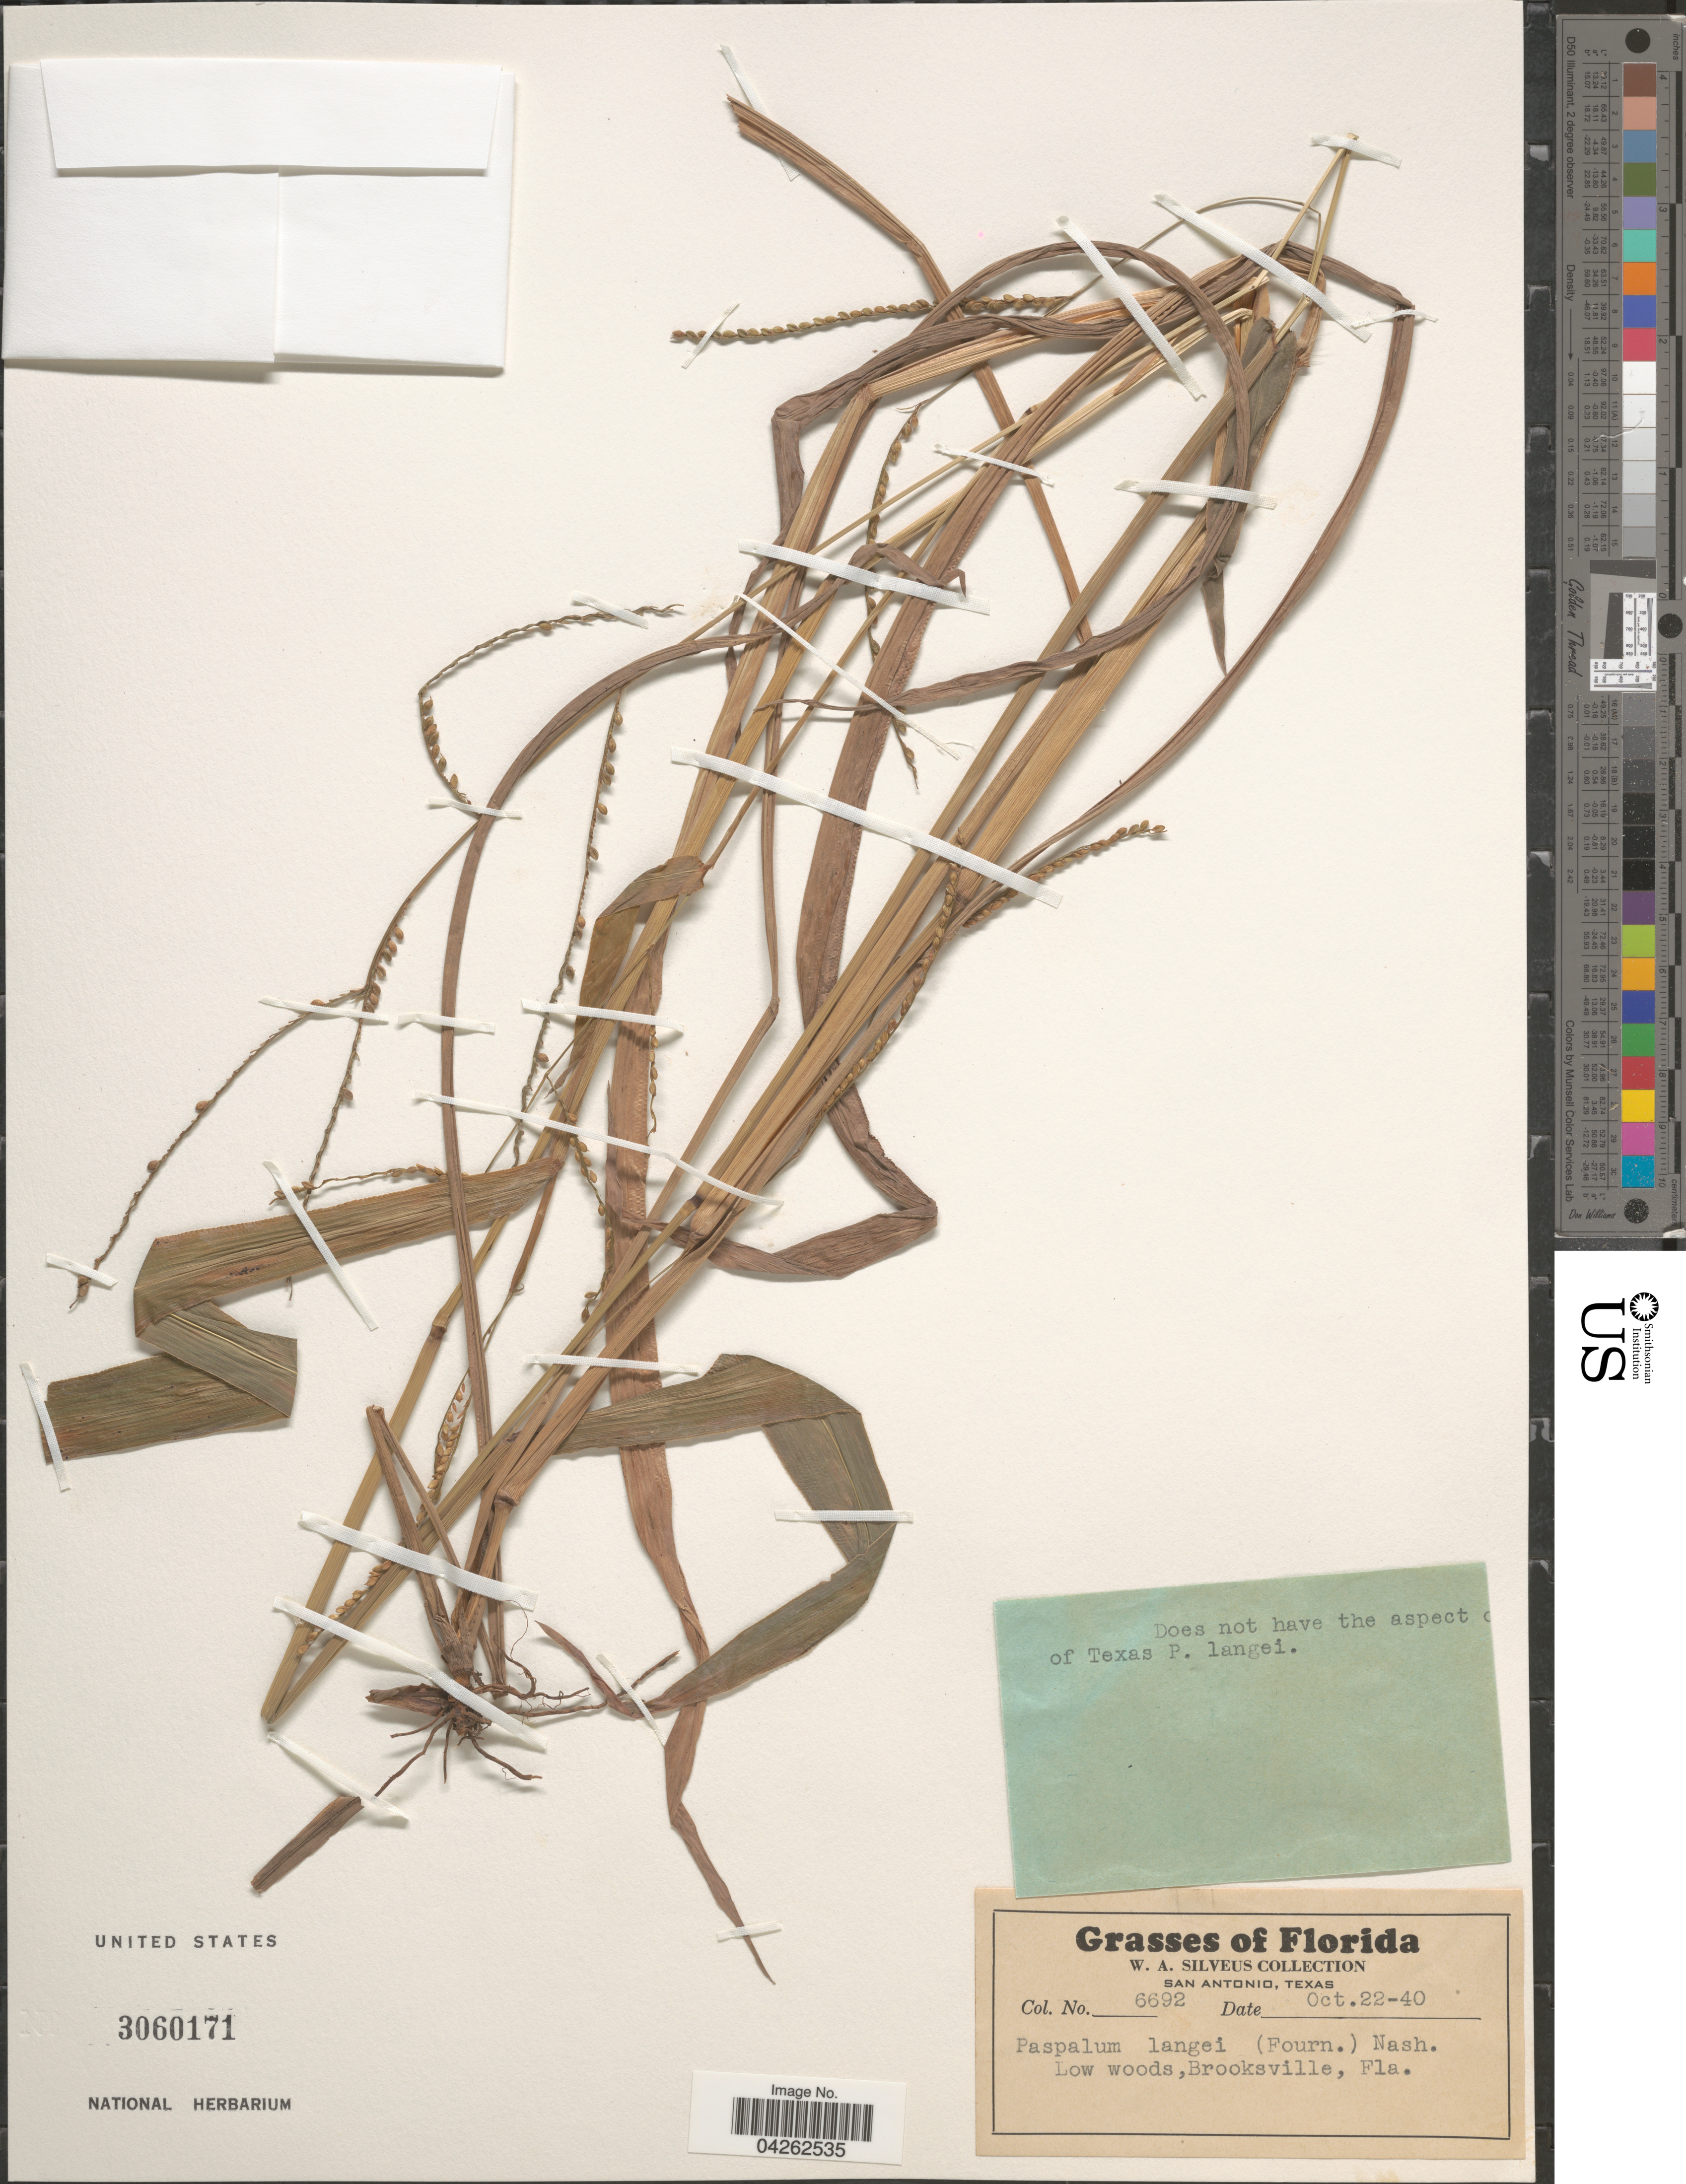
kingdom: Plantae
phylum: Tracheophyta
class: Liliopsida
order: Poales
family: Poaceae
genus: Paspalum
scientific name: Paspalum langei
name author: (E. Fourn.) Nash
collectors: W. Silveus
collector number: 6692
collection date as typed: Transcribed d/m/y: 22/10/40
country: United States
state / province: Florida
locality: Low woods, Brooksville.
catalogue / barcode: US 3060171